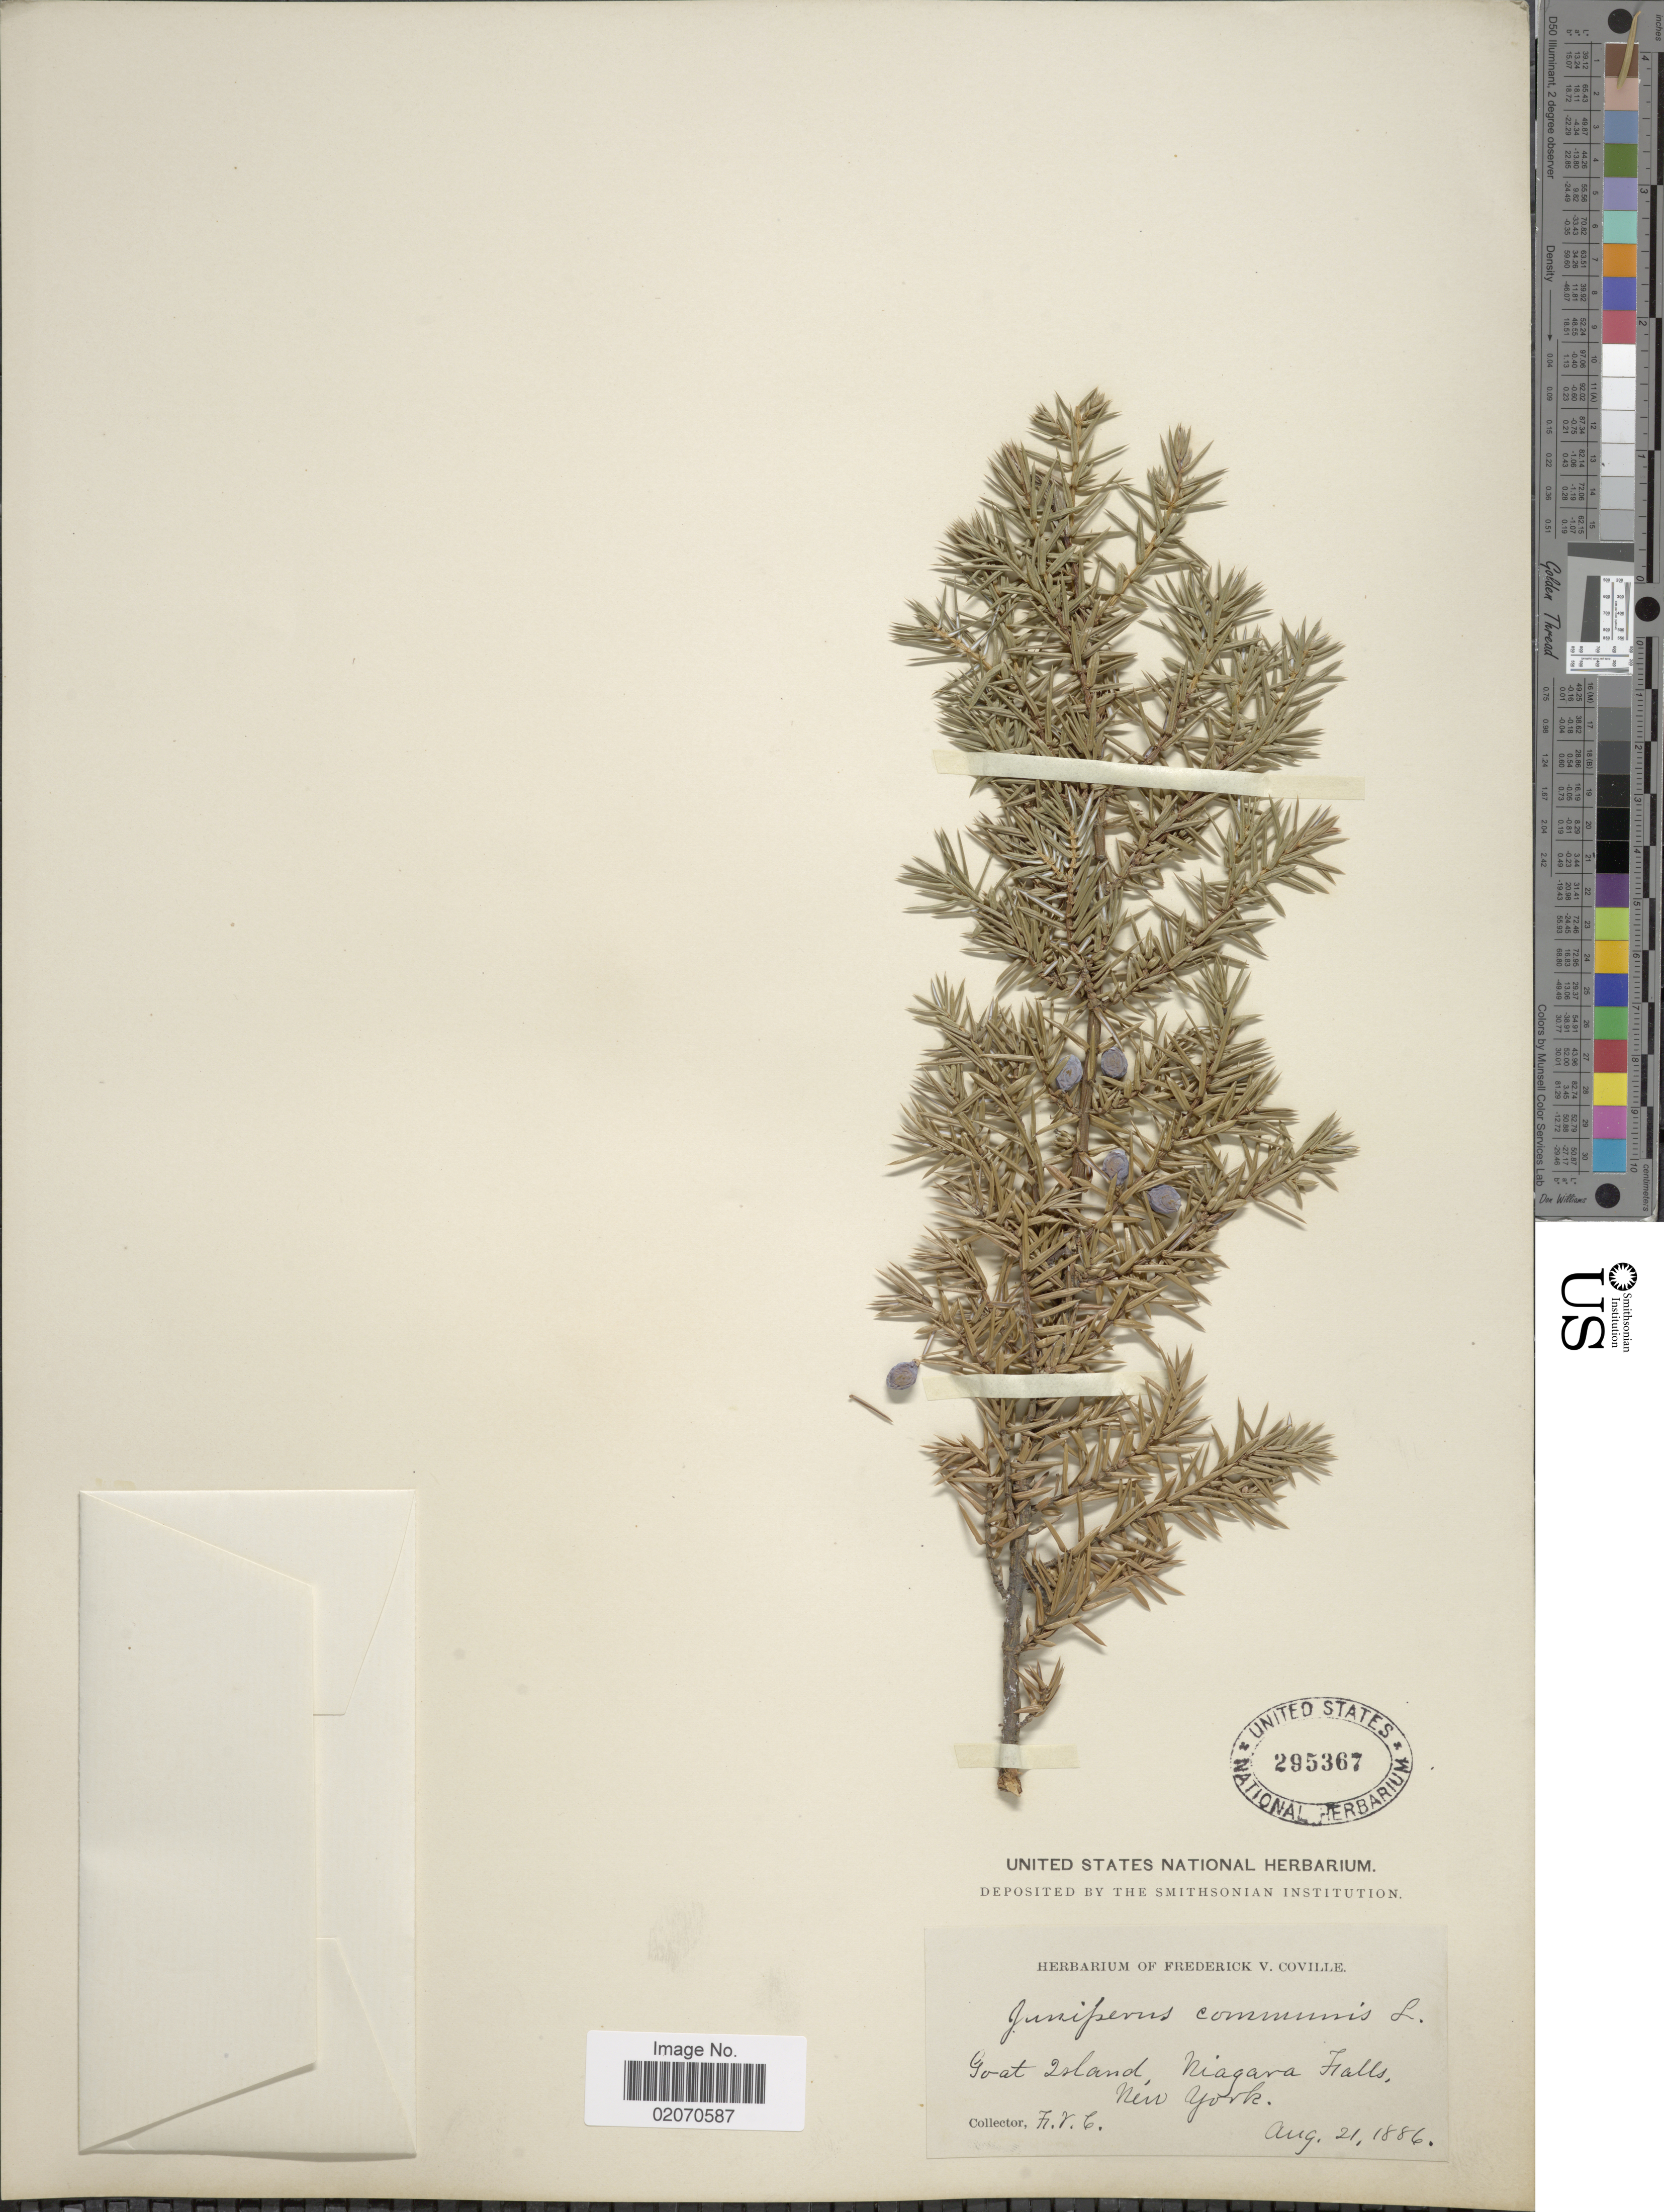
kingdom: Plantae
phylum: Tracheophyta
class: Pinopsida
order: Pinales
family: Cupressaceae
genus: Juniperus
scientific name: Juniperus communis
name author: L.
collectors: F. V. Coville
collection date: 1886-08-21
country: United States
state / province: New York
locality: Goat Island, Niagara Falls, New York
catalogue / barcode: US 295367